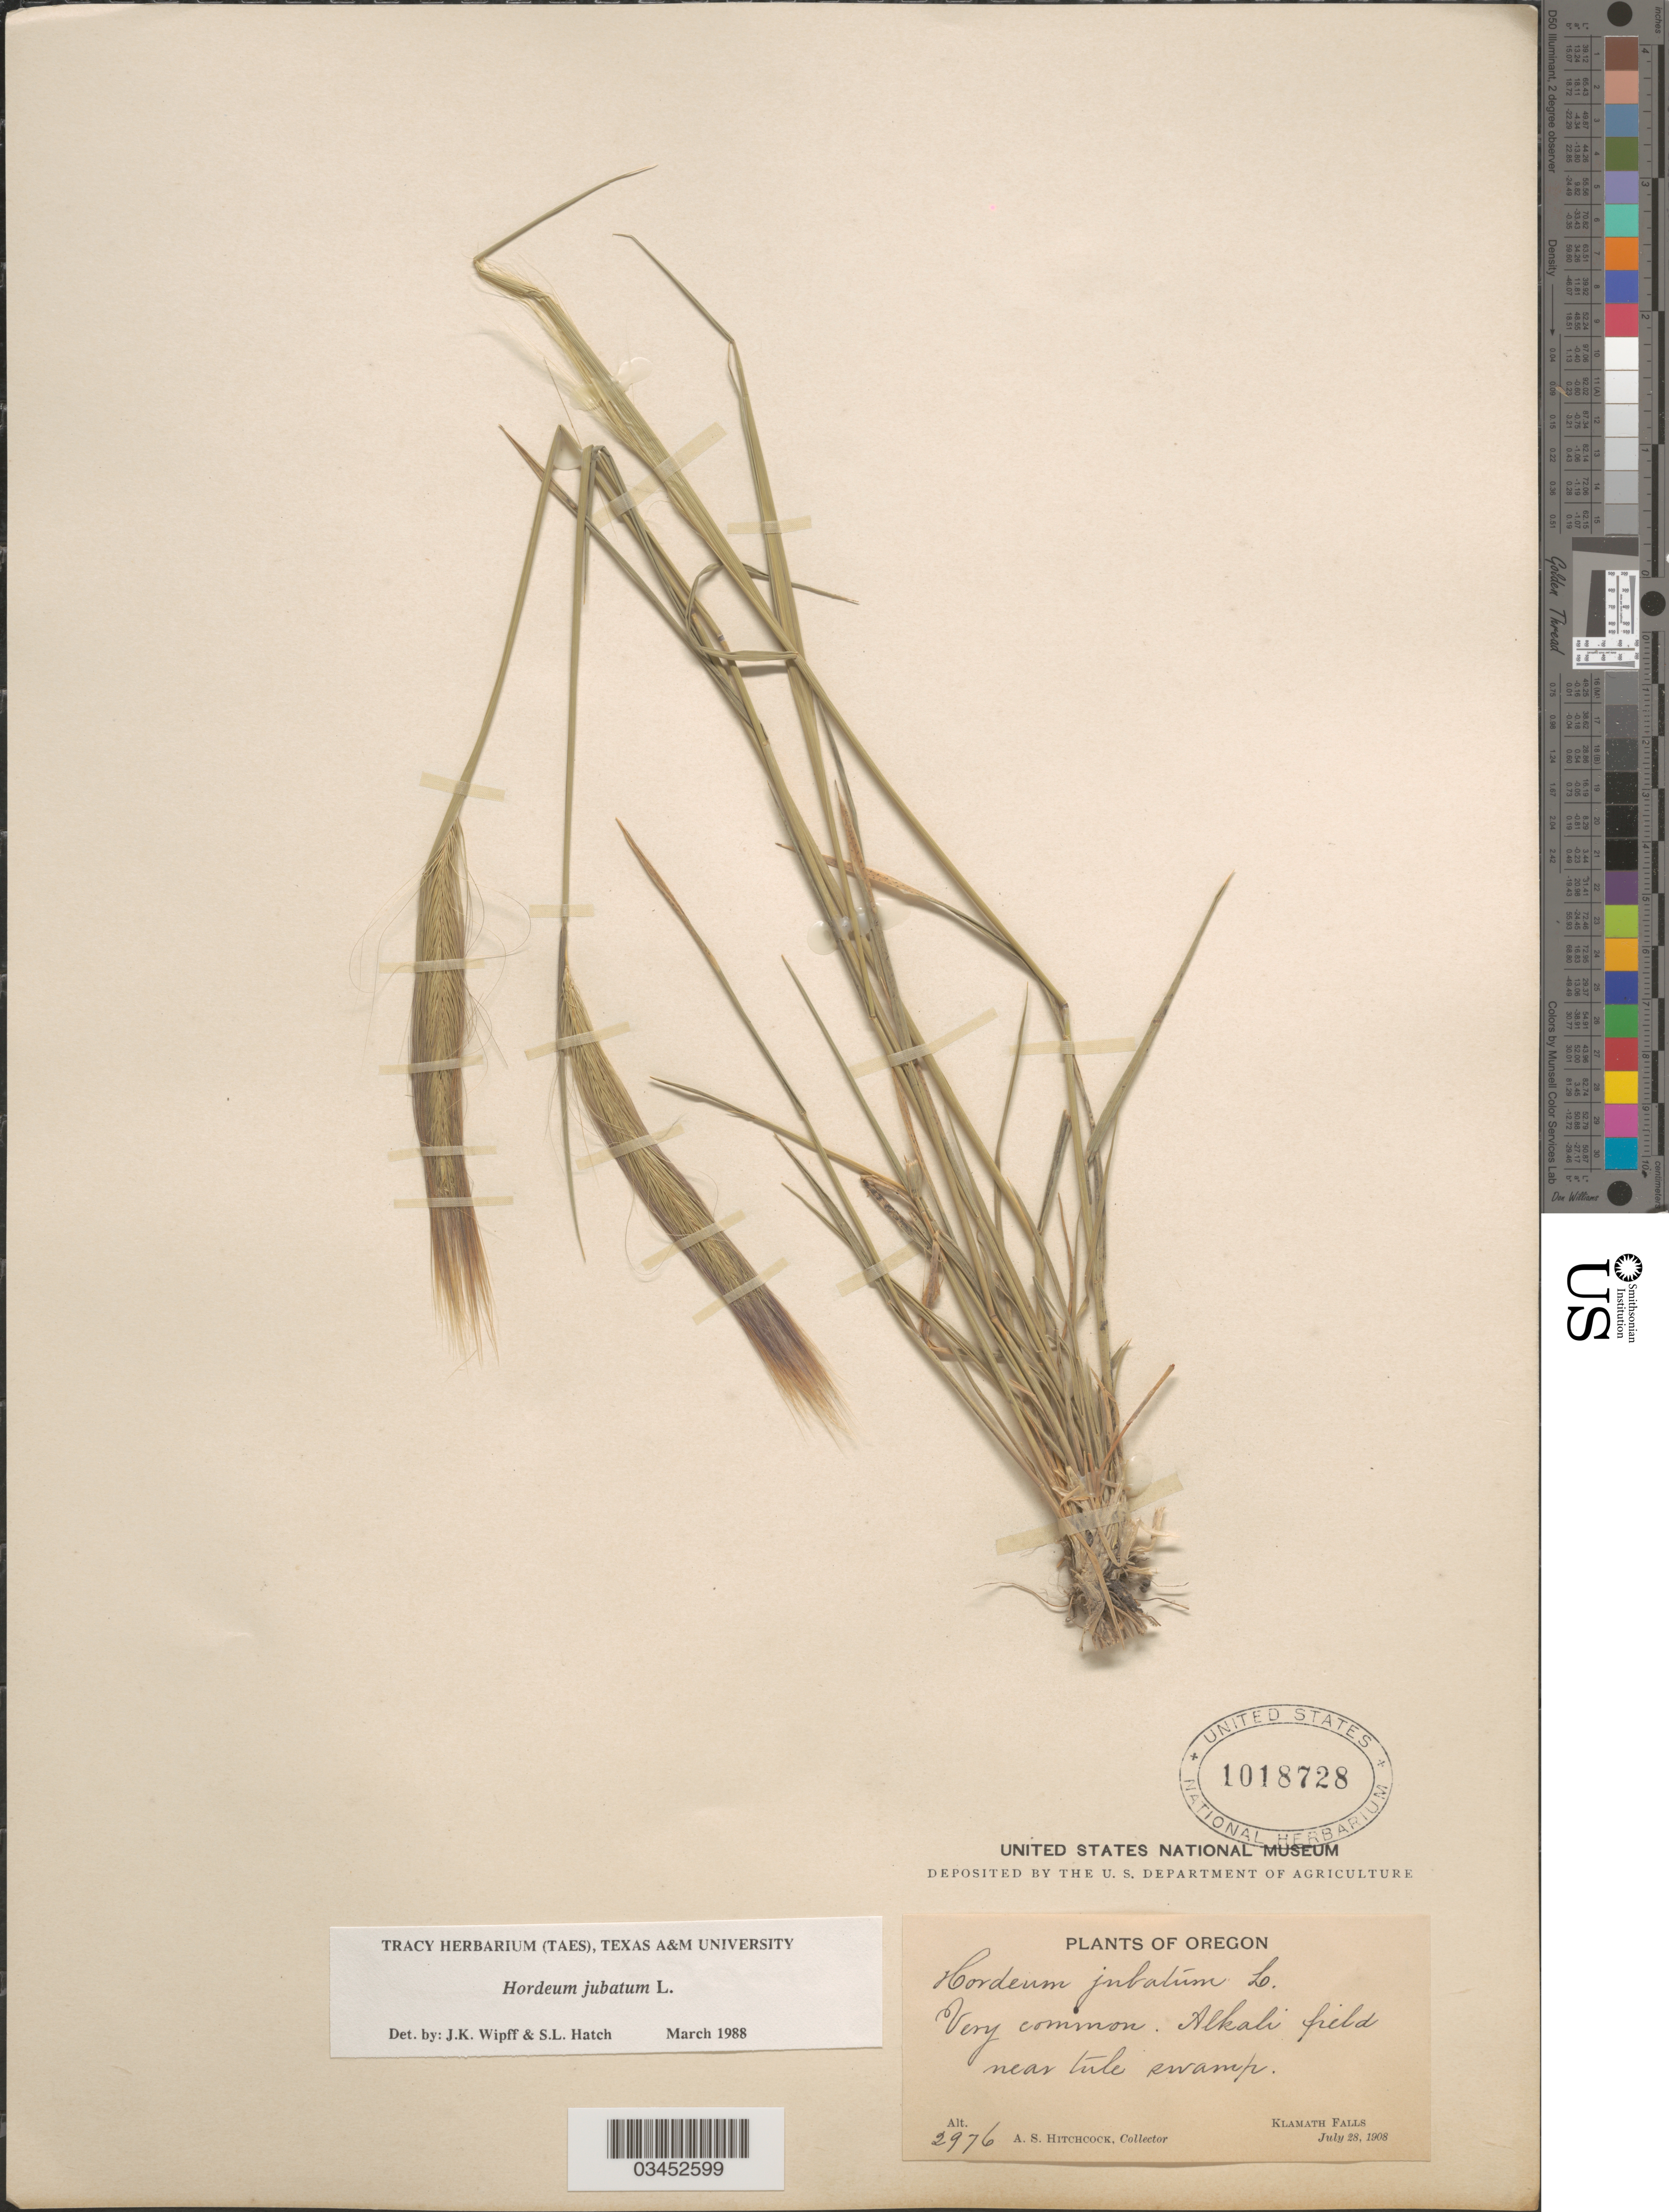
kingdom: Plantae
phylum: Tracheophyta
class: Liliopsida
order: Poales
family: Poaceae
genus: Hordeum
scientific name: Hordeum jubatum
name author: L.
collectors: A. S. Hitchcock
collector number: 2976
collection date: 1908-07-28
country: United States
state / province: Oregon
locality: Alkali field near tule swamp. Klamath Falls.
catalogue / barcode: US 1018728